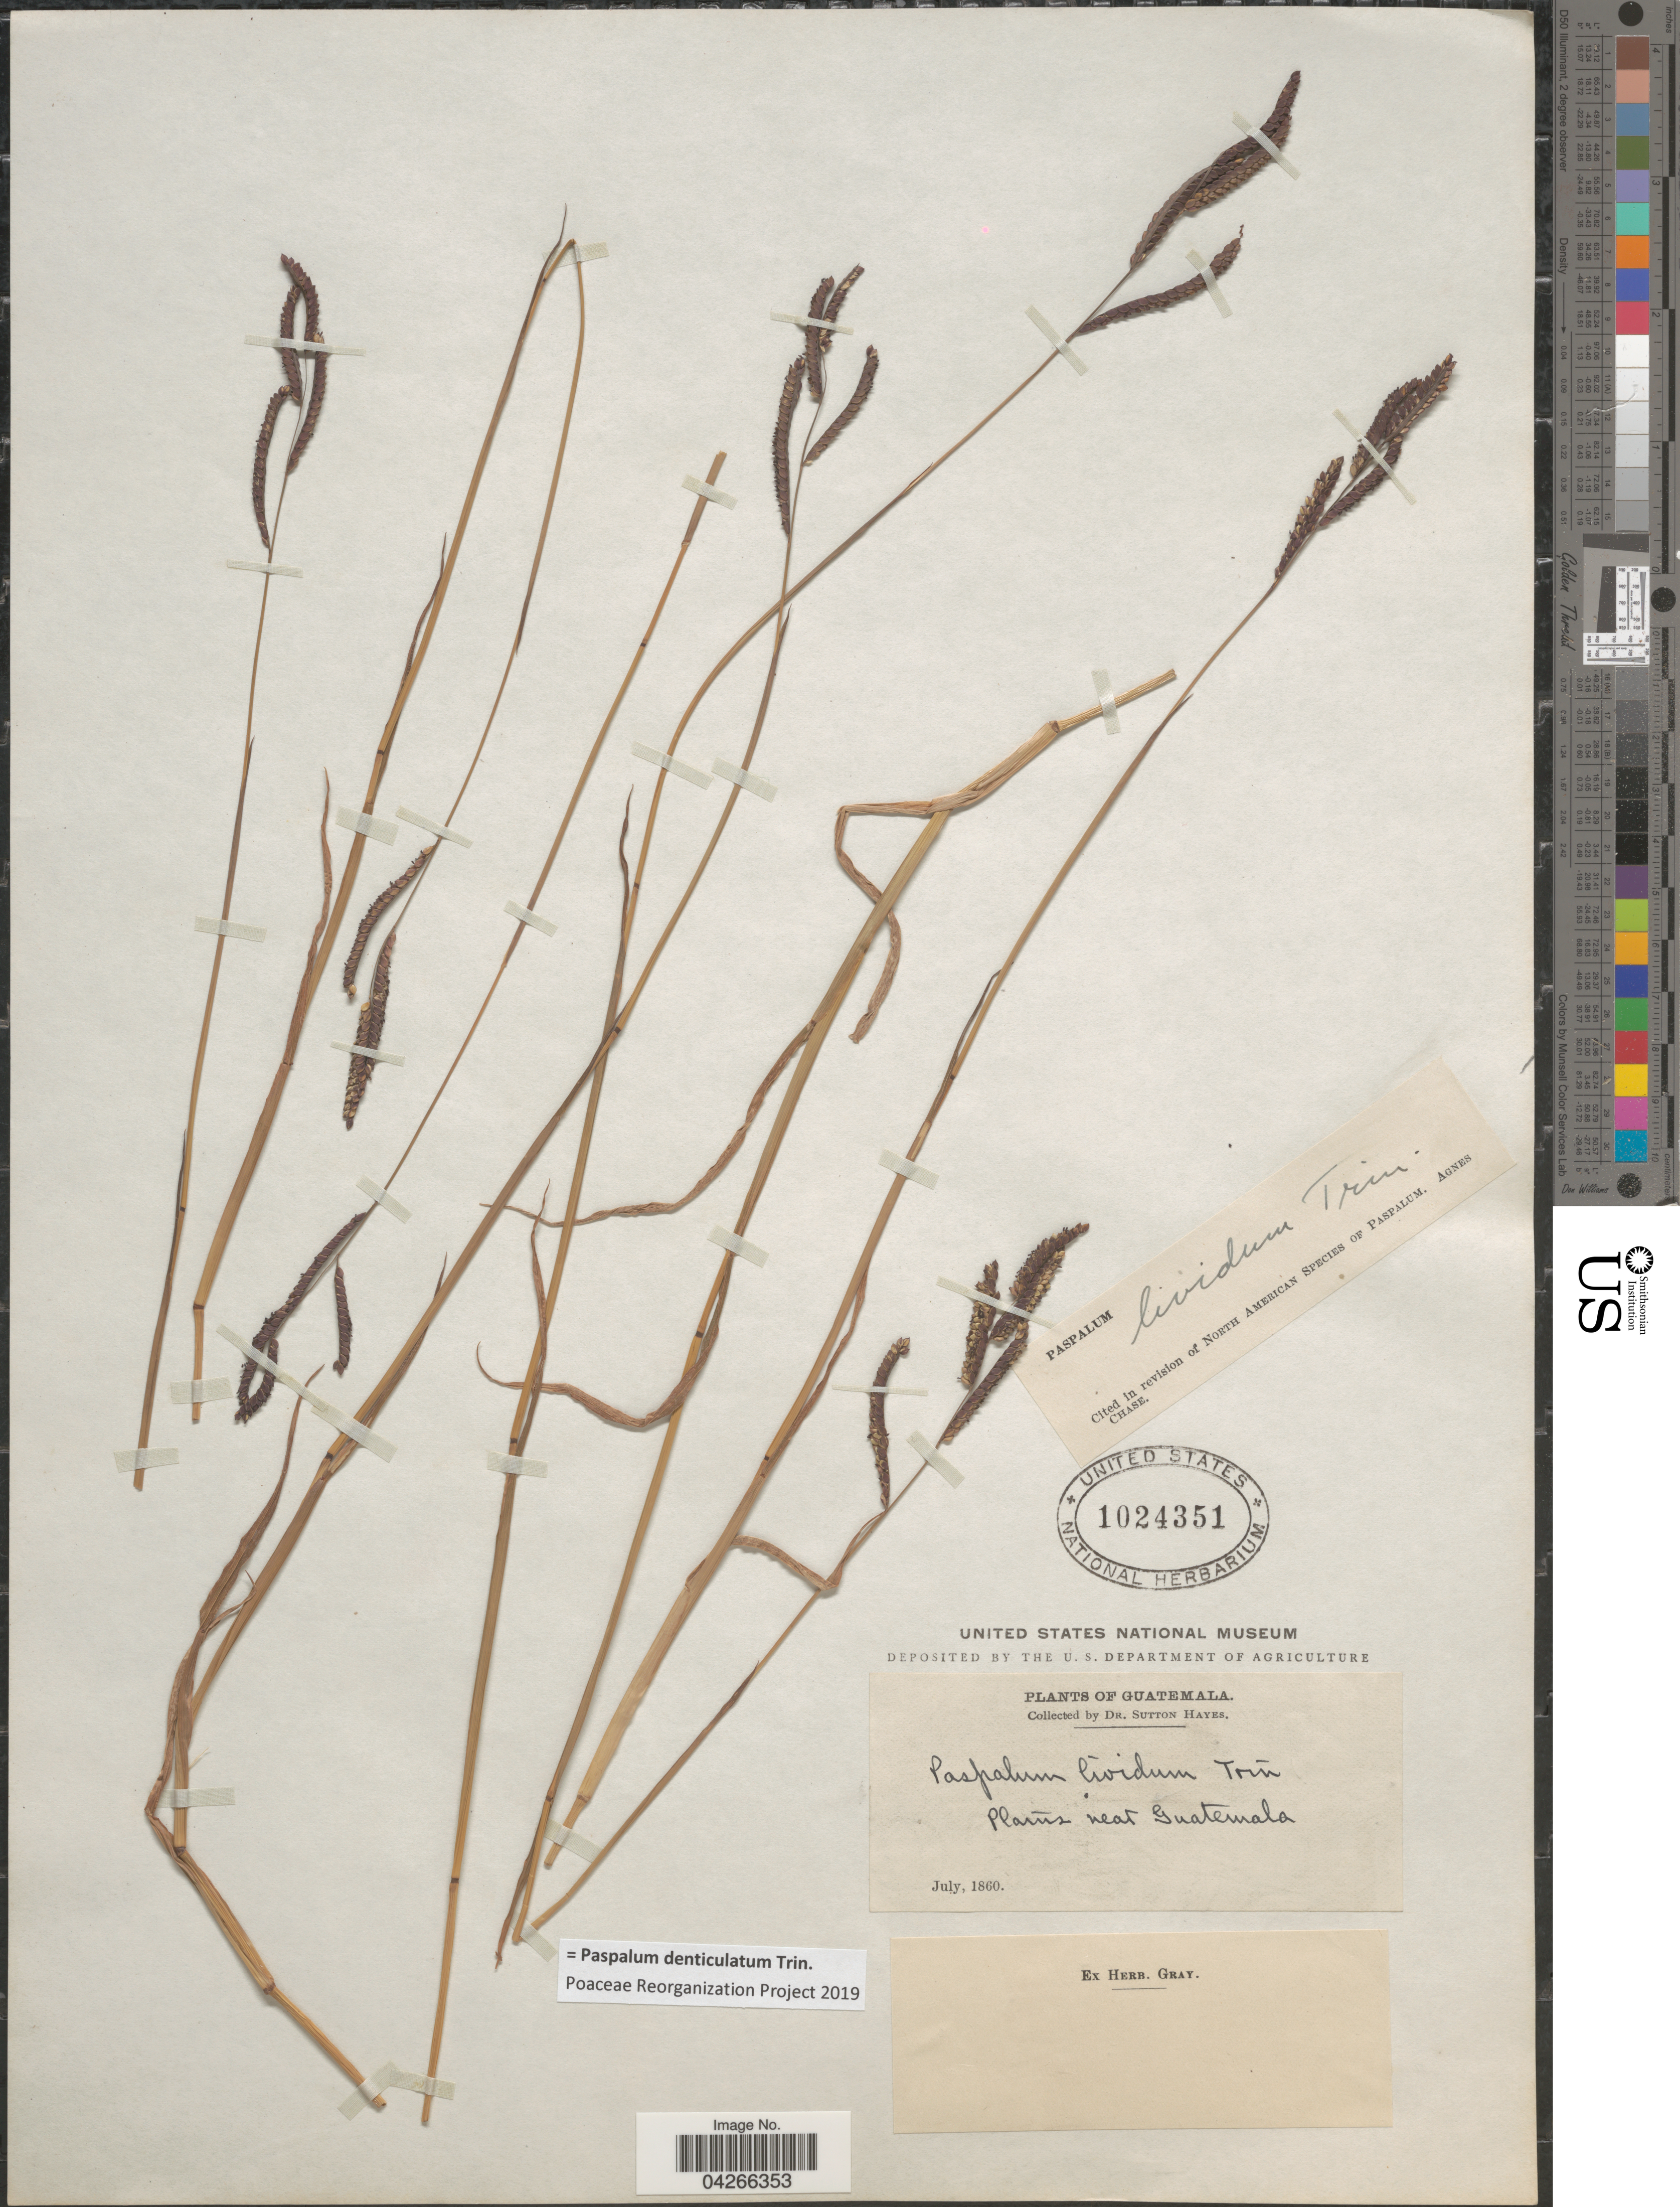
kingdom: Plantae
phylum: Tracheophyta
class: Liliopsida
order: Poales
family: Poaceae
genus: Paspalum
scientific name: Paspalum denticulatum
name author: Trin.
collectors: S. Hayes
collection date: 1860-07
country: Guatemala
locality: Plains near Guatemala.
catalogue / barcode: US 1024351